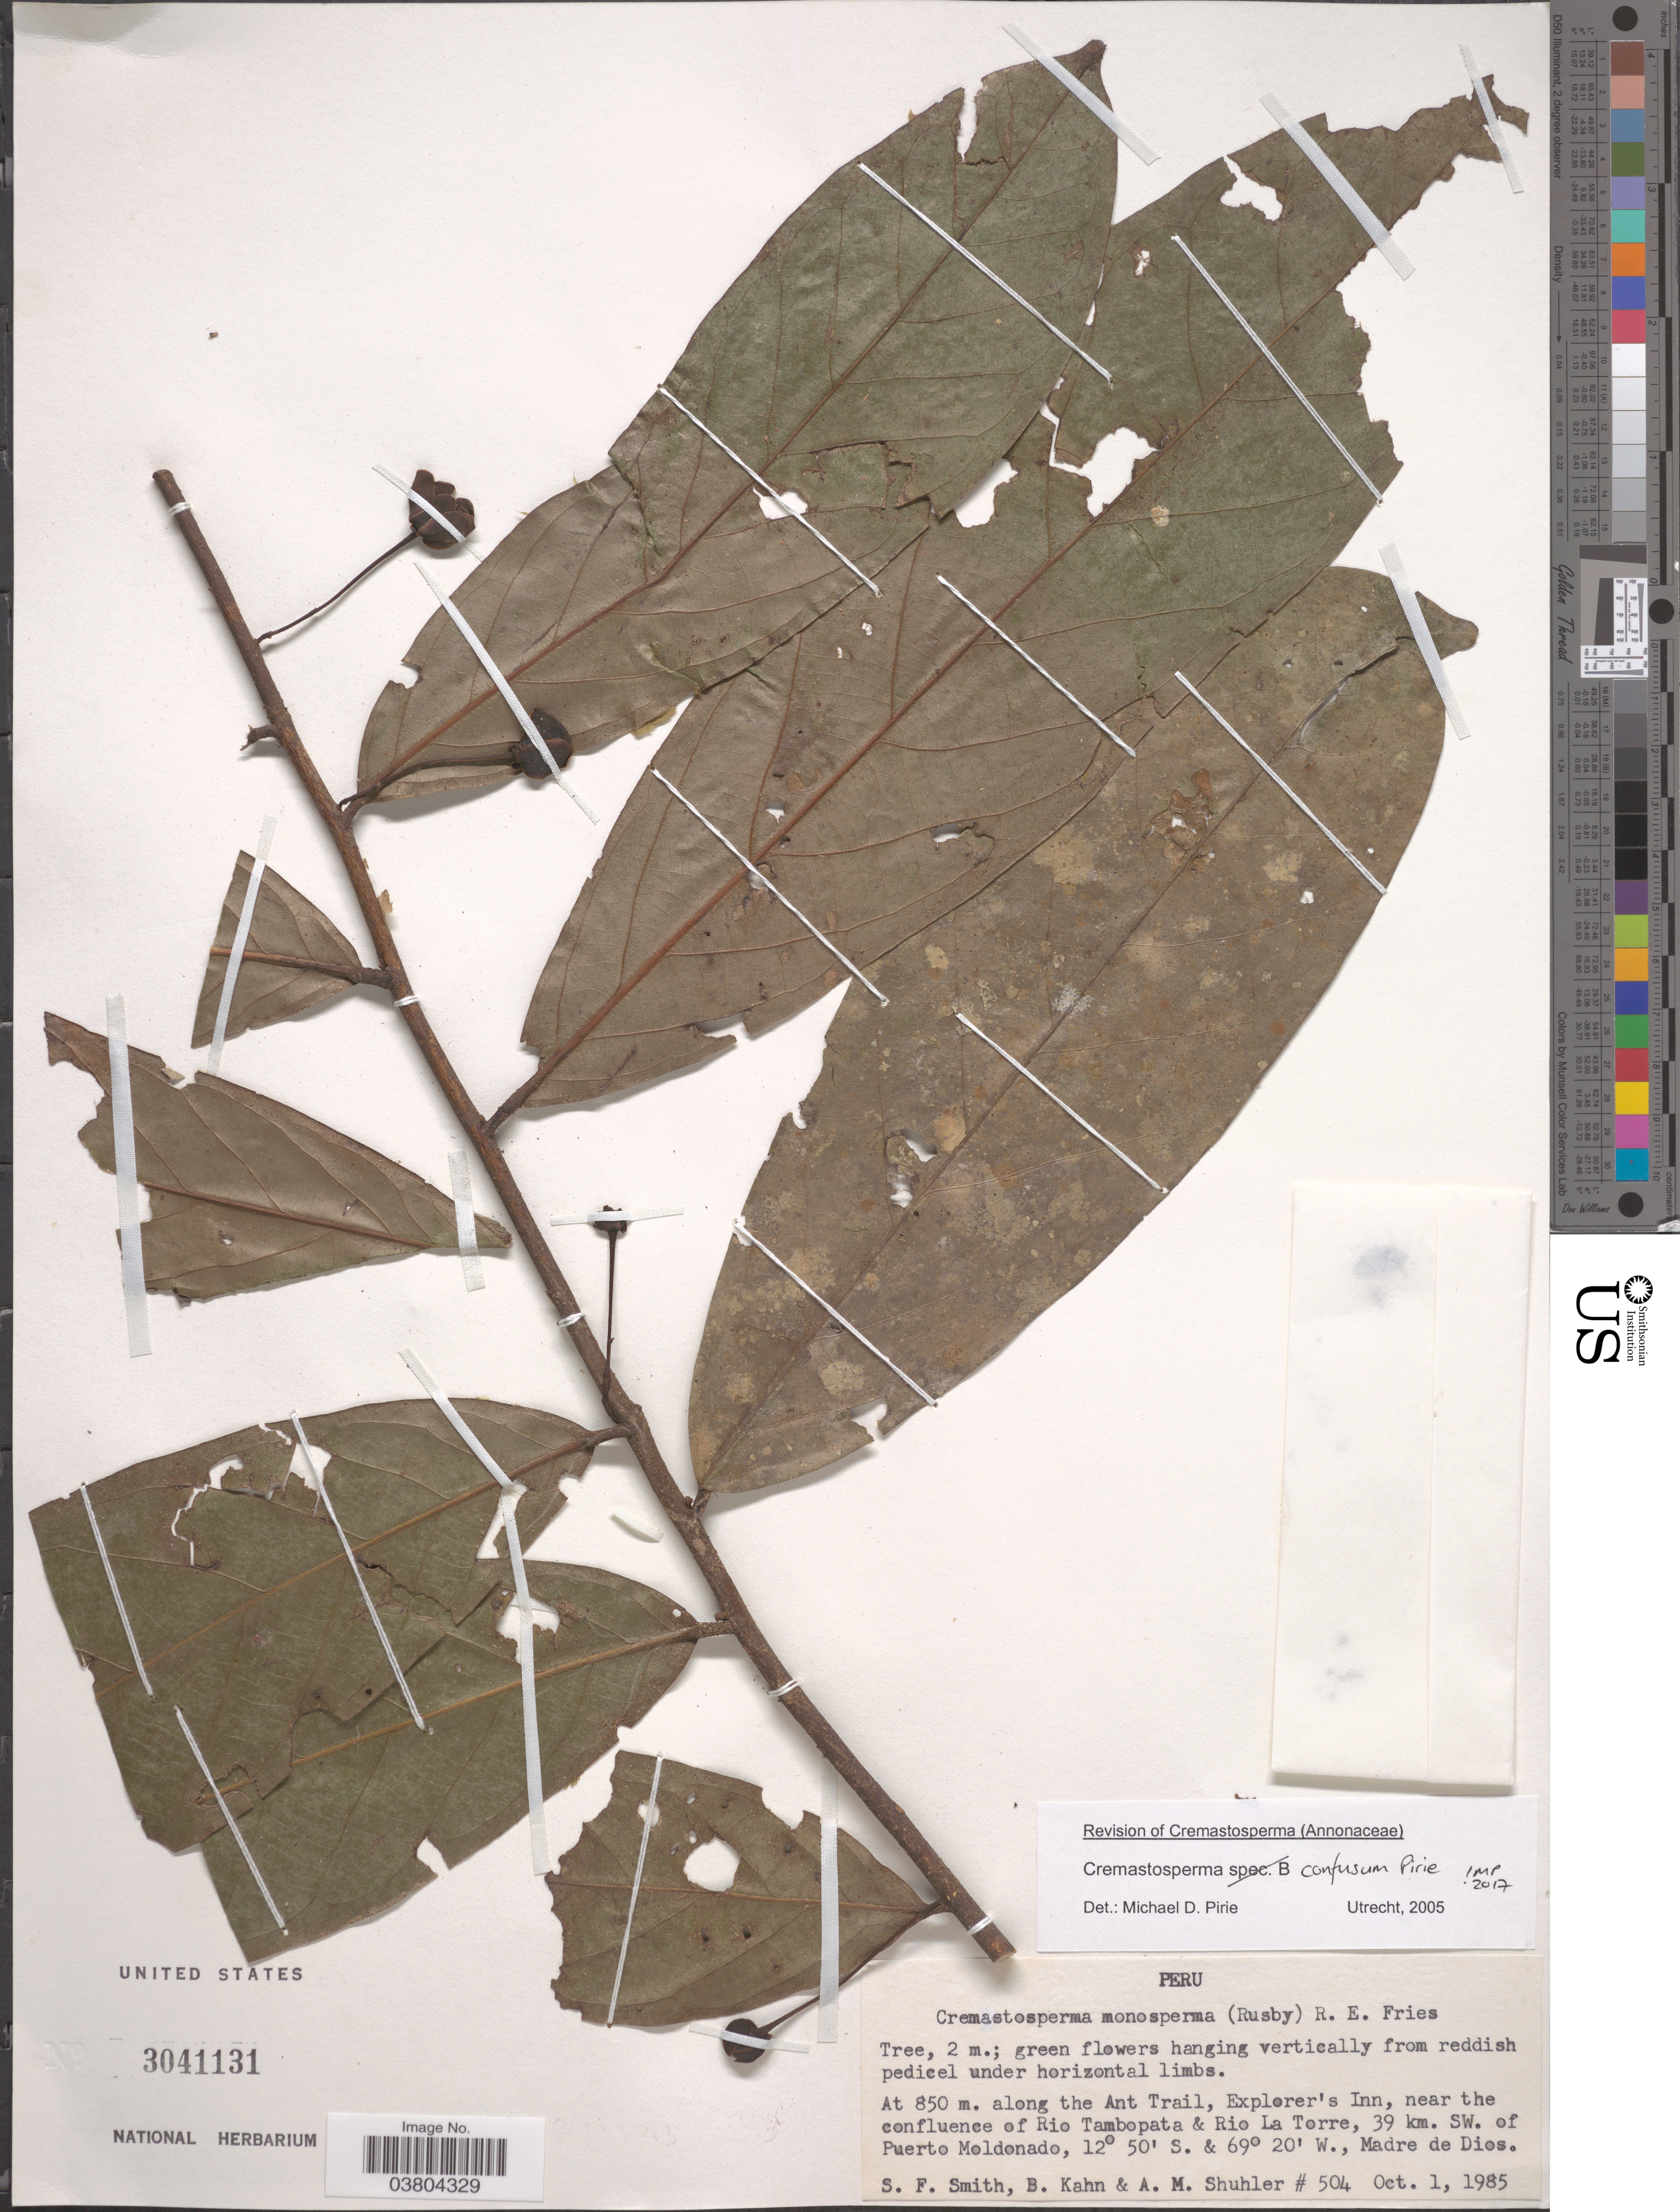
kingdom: Plantae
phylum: Tracheophyta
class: Magnoliopsida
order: Magnoliales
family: Annonaceae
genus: Cremastosperma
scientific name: Cremastosperma confusum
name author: Pirie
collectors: S.F. Smith, B. Kahn & A. Shuhler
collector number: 504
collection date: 1985-10-01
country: Peru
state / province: Madre de Dios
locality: Along the Ant Trail, Explorer's Inn, near the confluence of Rio Tambopata & Rio La Torre, 39 km. SW. of Puerto Moldonado.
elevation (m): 850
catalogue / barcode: US 3041131